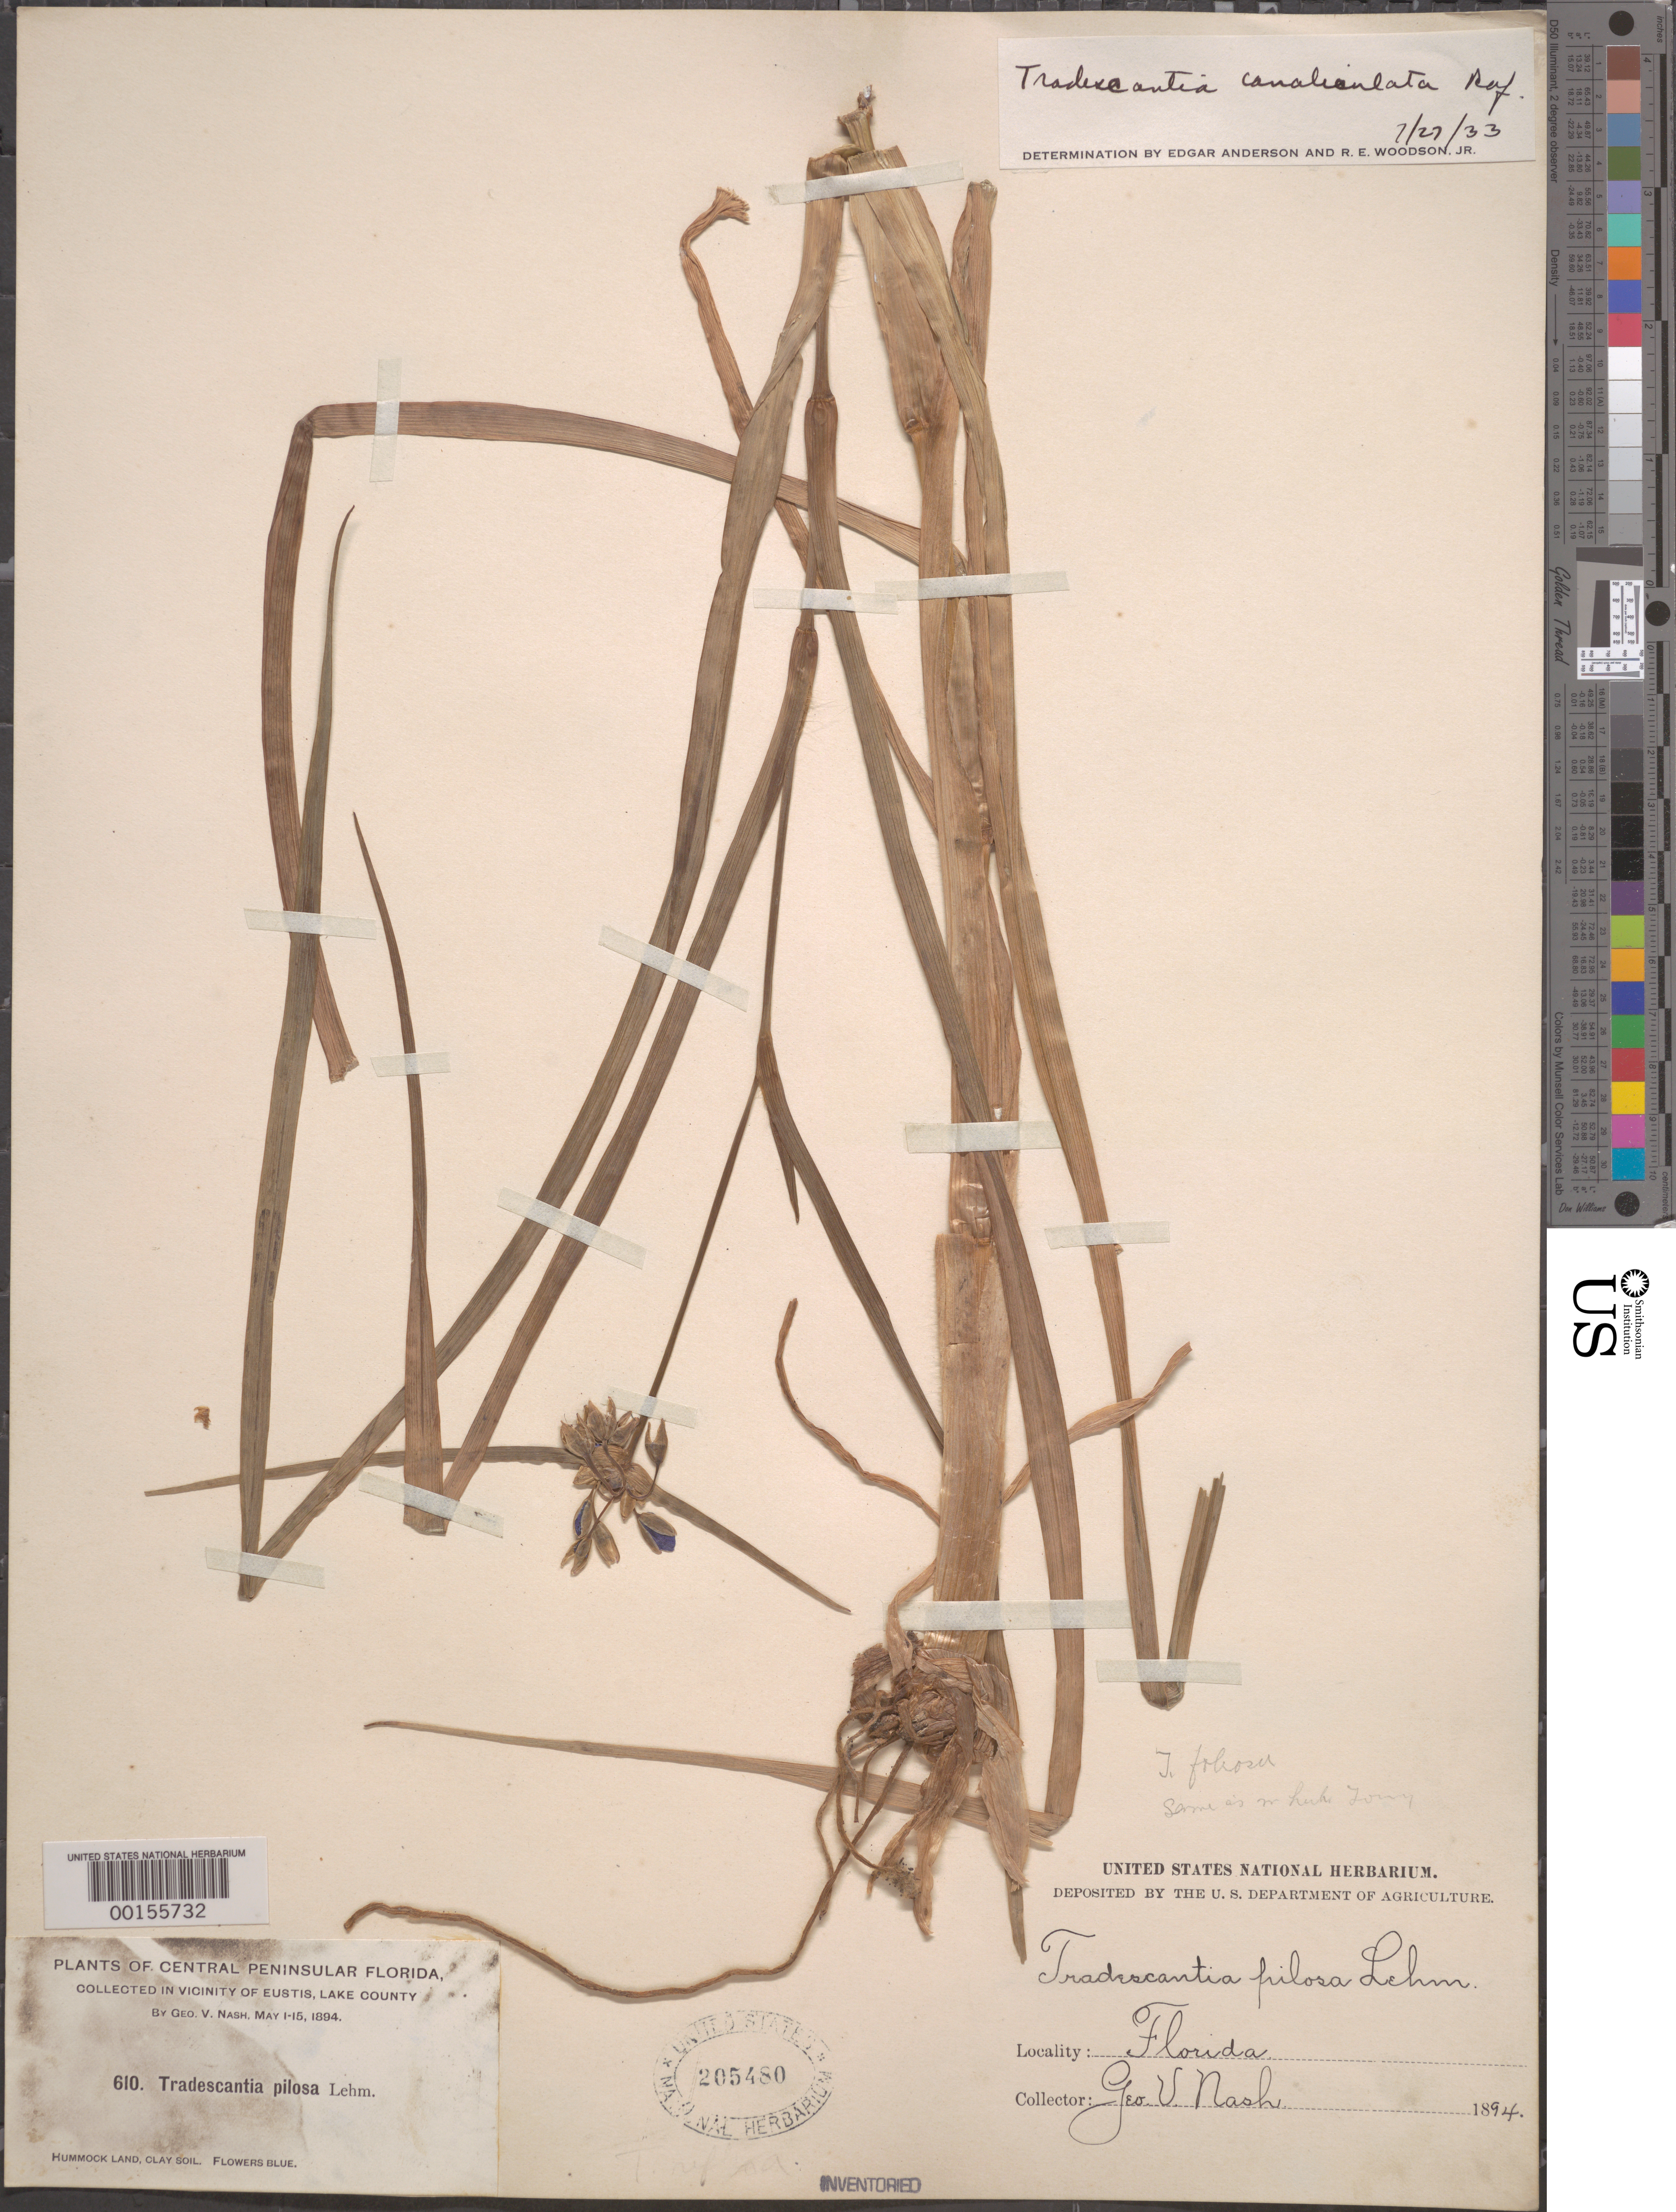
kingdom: Plantae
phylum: Tracheophyta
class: Liliopsida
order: Commelinales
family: Commelinaceae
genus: Tradescantia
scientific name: Tradescantia ohiensis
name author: Raf.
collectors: G. V. Nash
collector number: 610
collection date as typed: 01 May 1894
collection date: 1894-05-01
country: United States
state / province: Florida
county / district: Lake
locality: Near eustis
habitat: Hummock land, clay soil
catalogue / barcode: US 205480